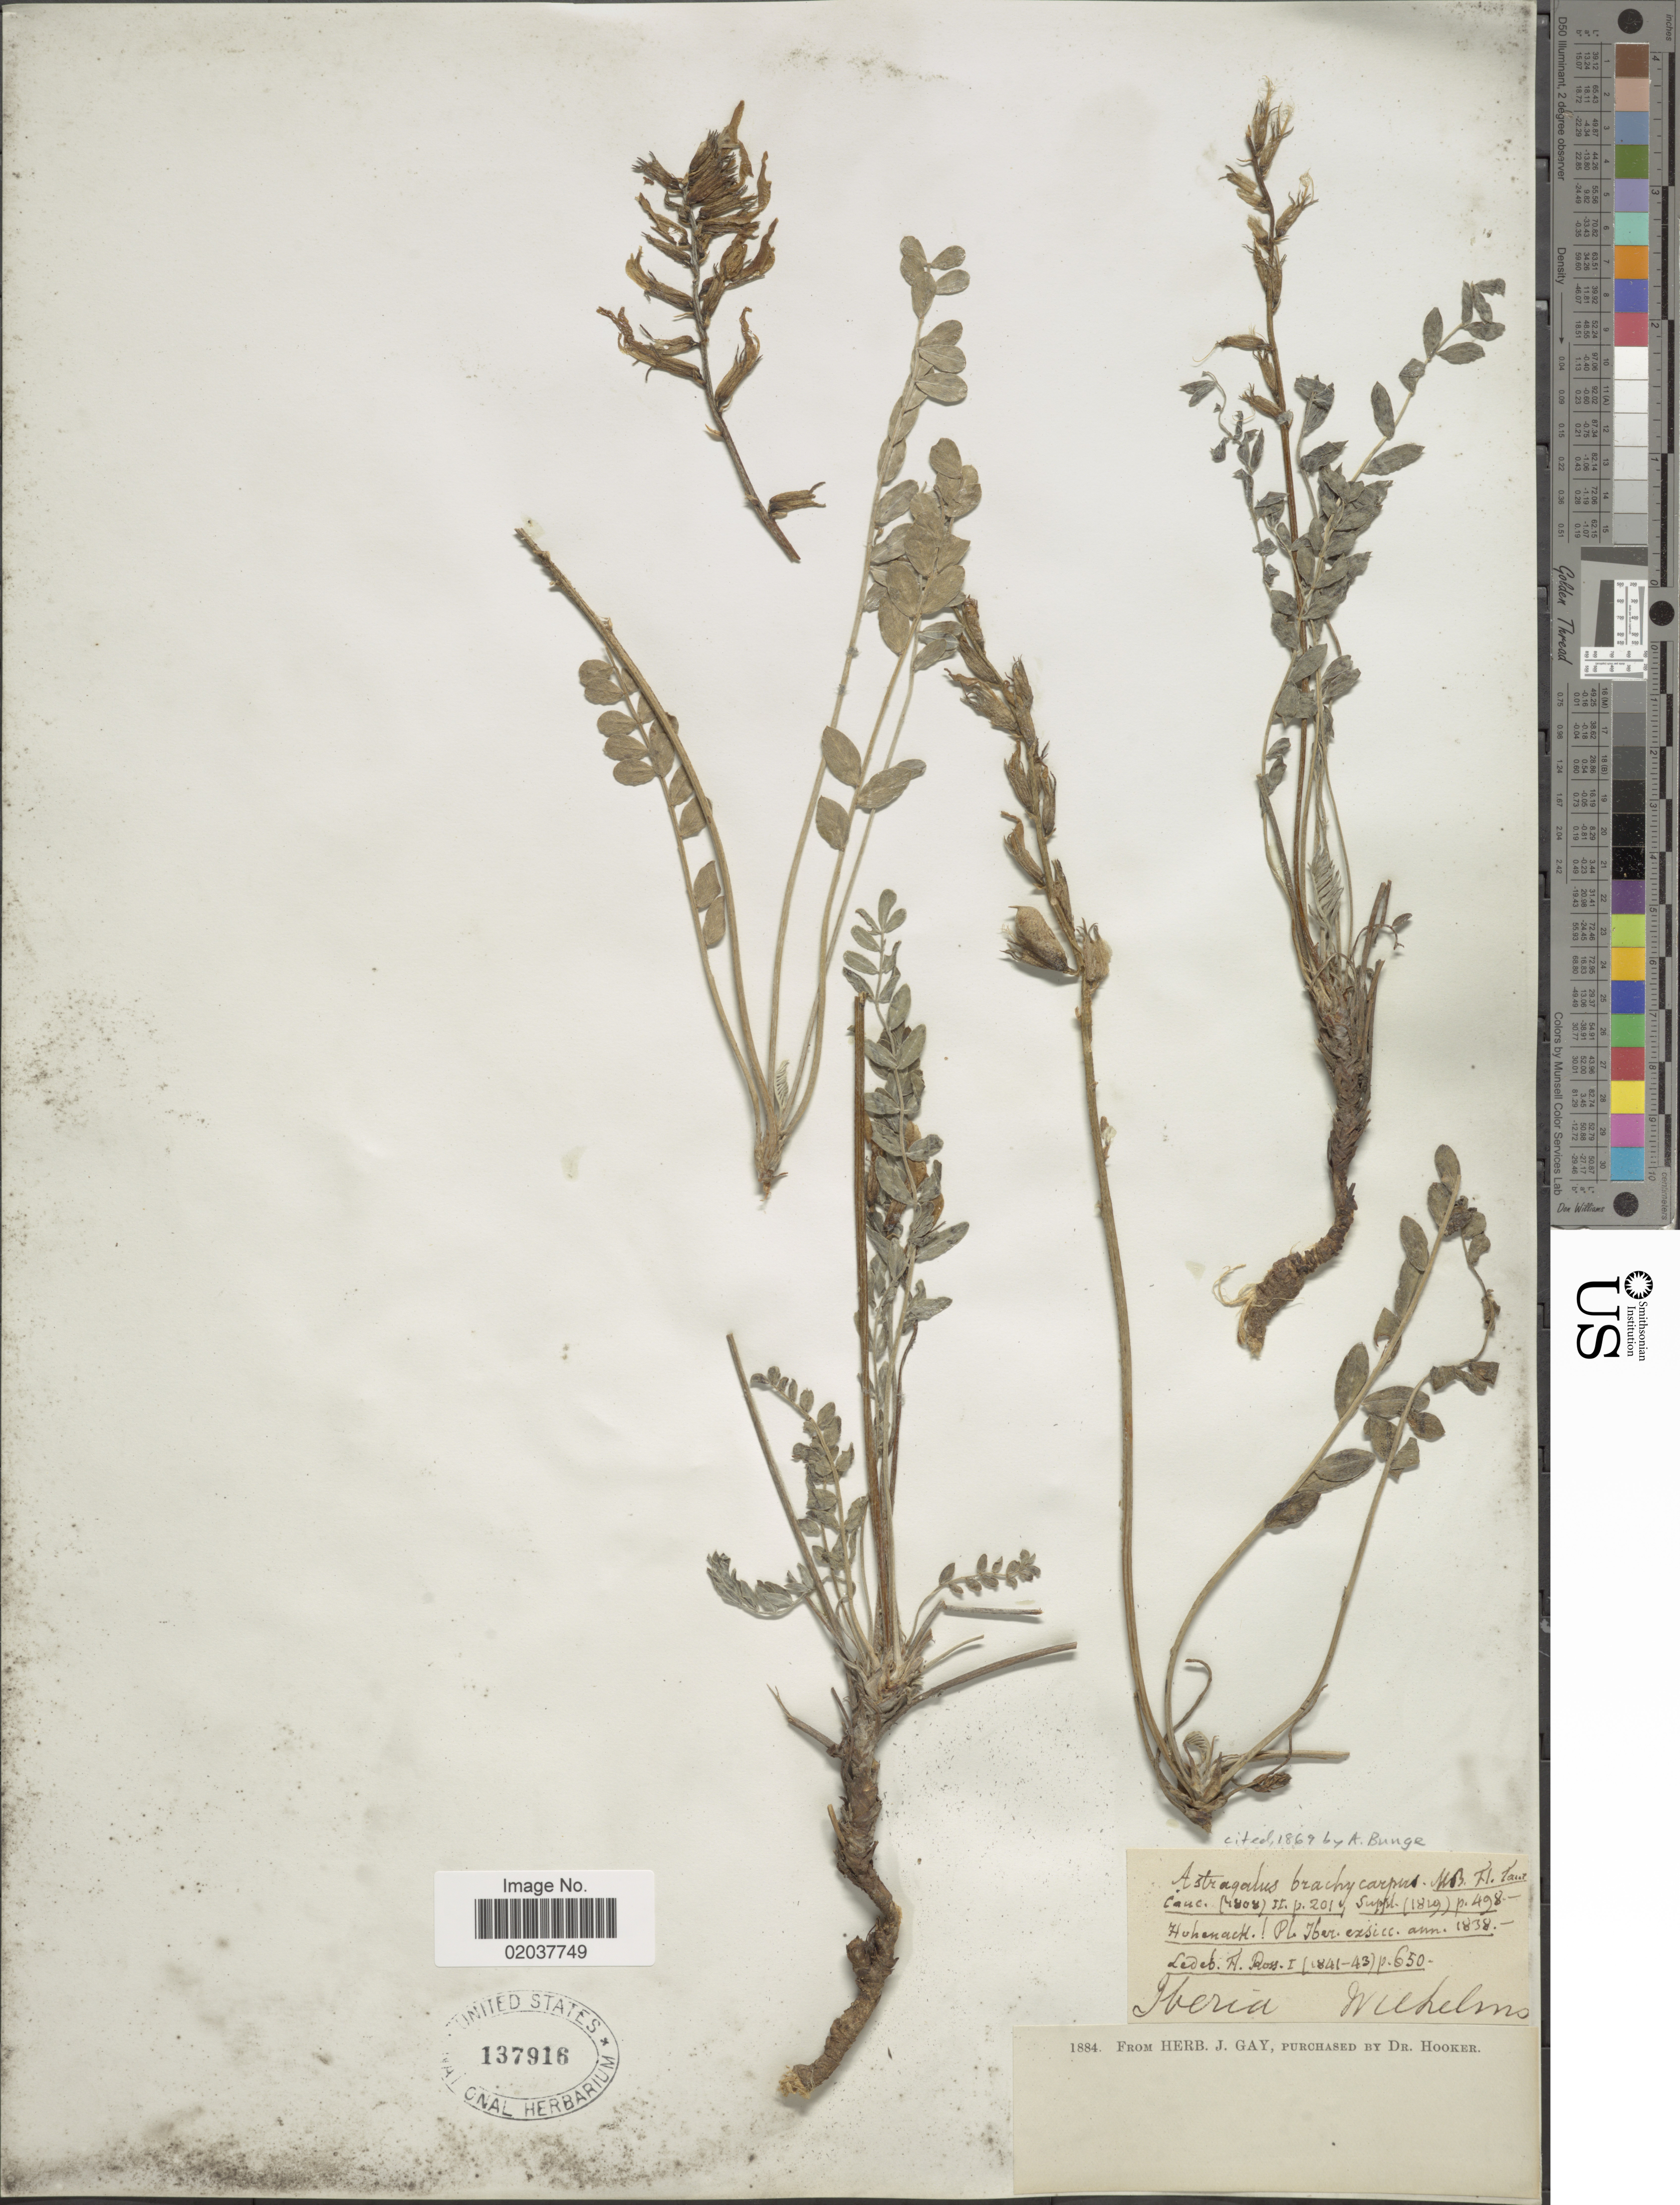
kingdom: Plantae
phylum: Tracheophyta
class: Magnoliopsida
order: Fabales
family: Fabaceae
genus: Astragalus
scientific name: Astragalus brachycarpus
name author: M. Bieb.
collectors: C. Wilhelms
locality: Iberia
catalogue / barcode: US 137916